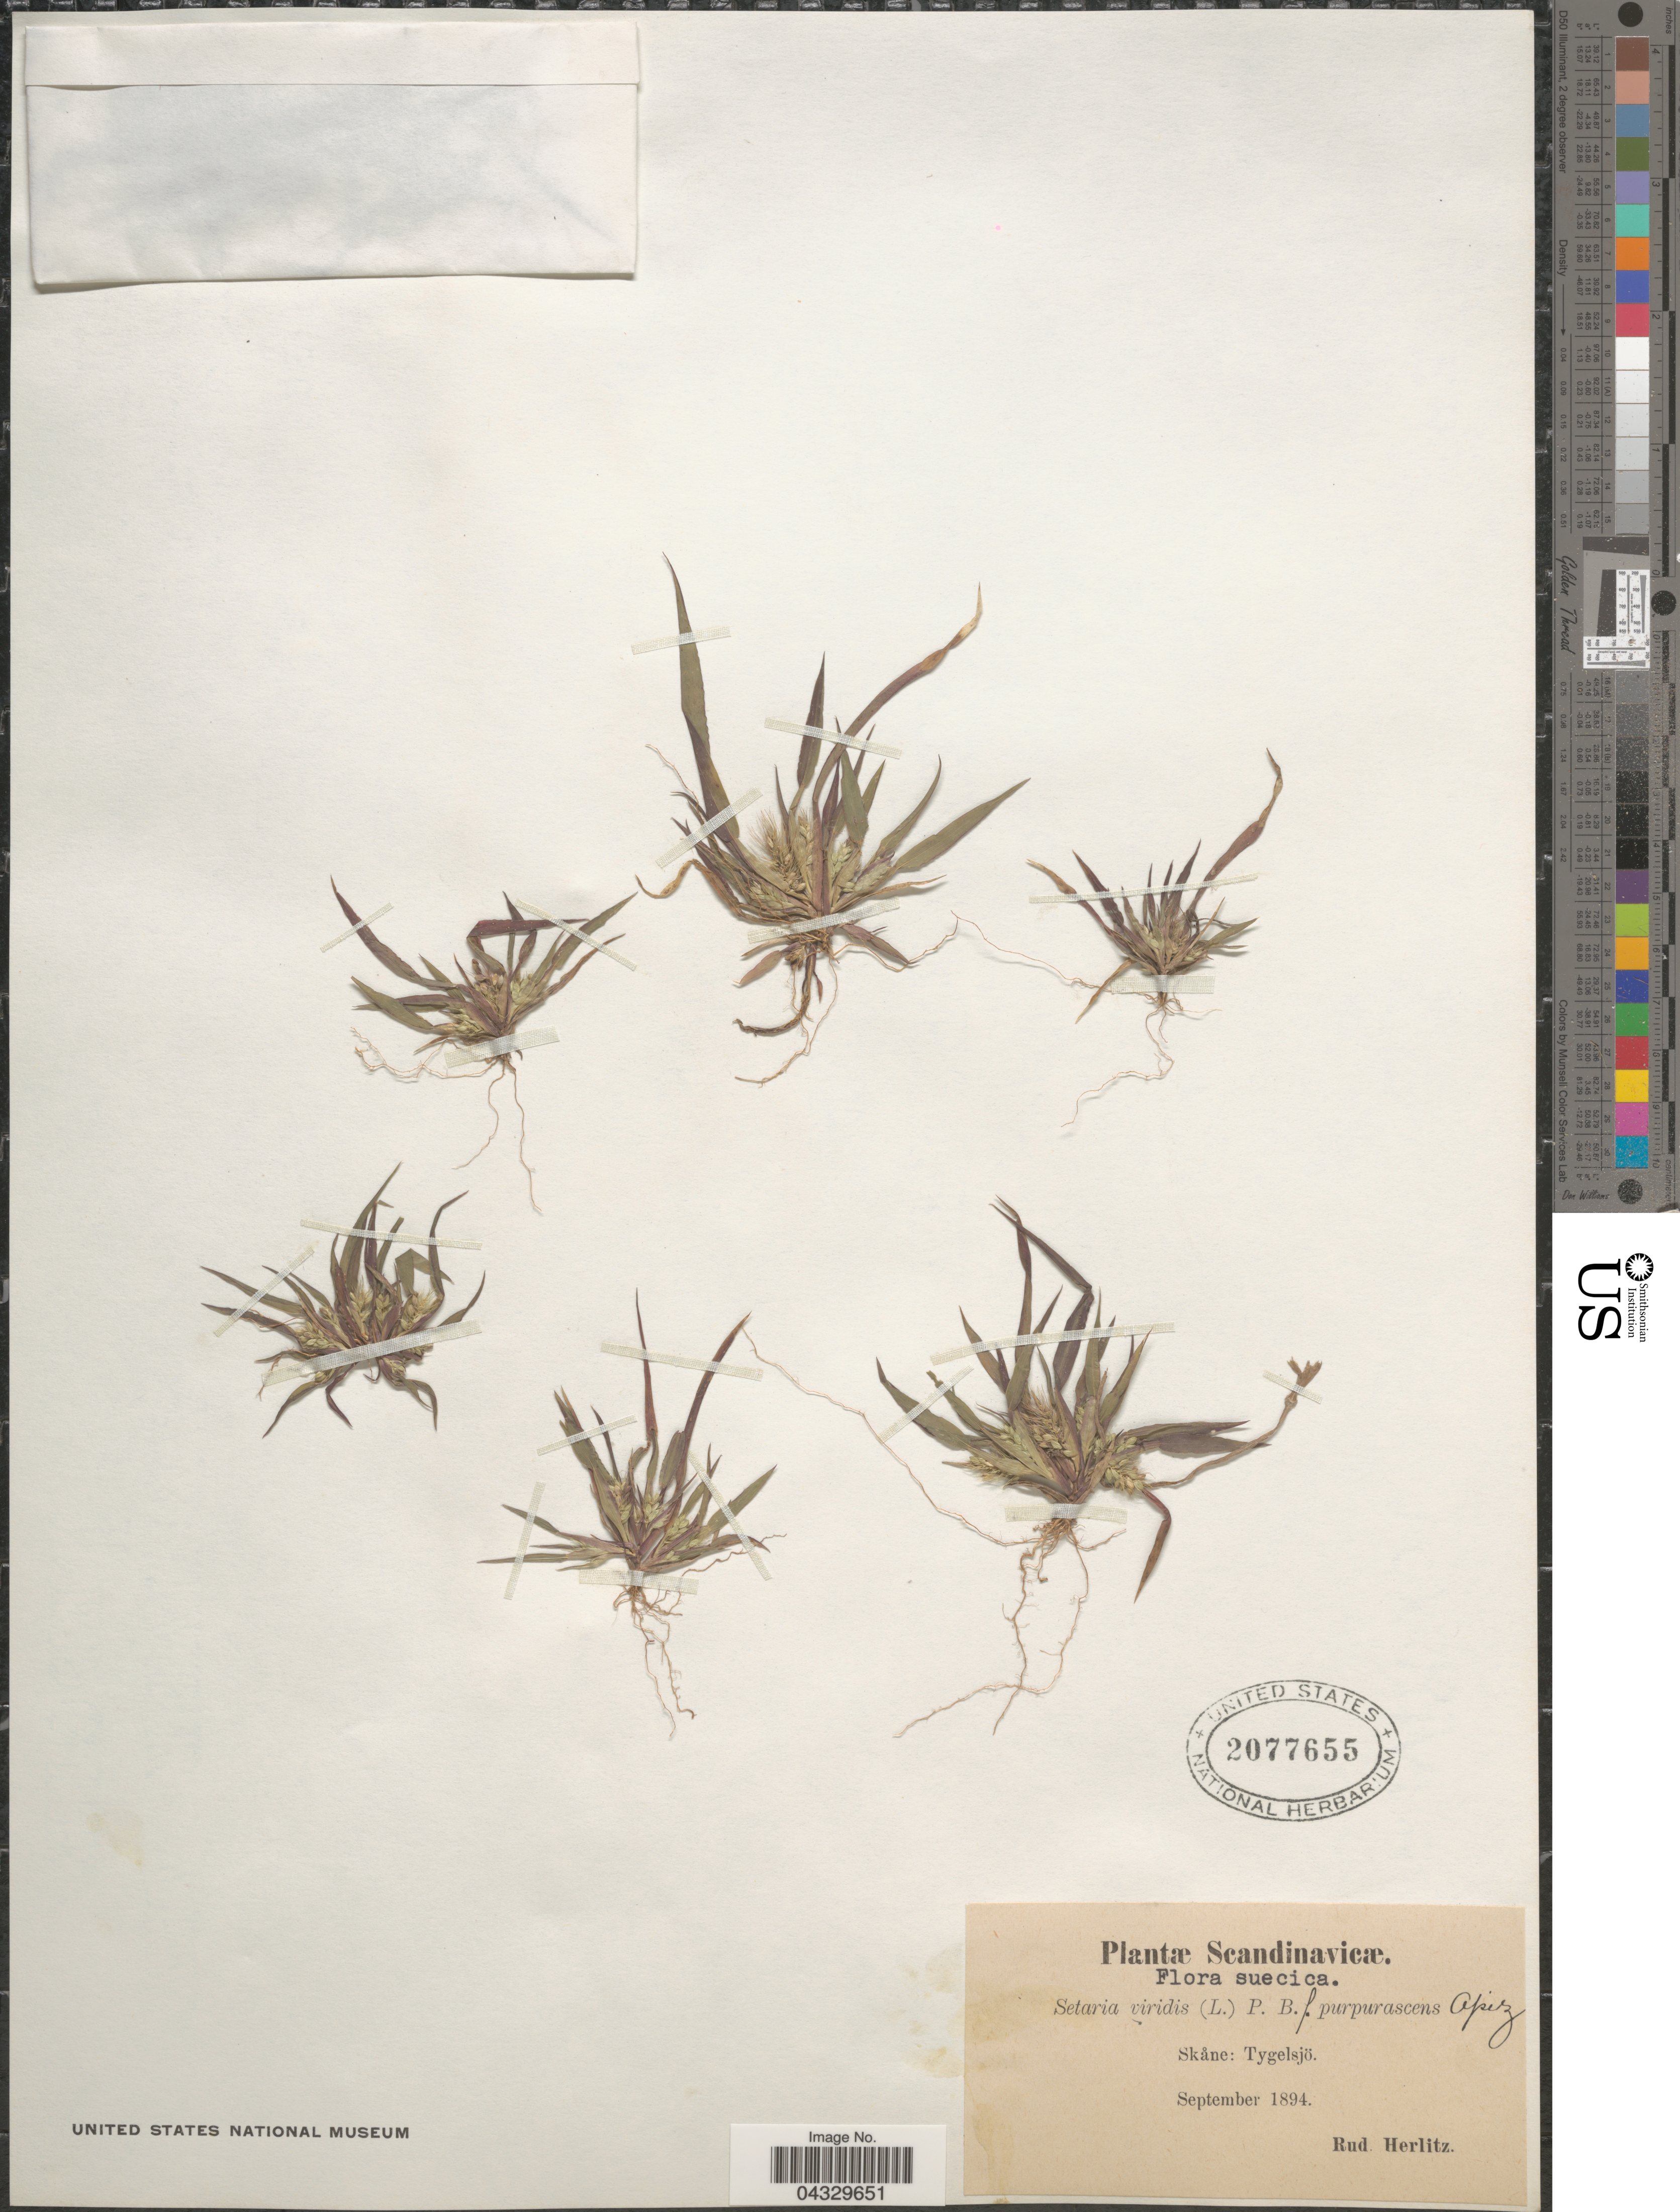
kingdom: Plantae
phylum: Tracheophyta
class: Liliopsida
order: Poales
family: Poaceae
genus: Setaria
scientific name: Setaria viridis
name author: (L.) P. Beauv.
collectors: R. Herlitz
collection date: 1894-09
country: Sweden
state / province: Skåne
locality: Scandinavicæ. Suecica. Tygelsjö.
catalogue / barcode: US 2077655